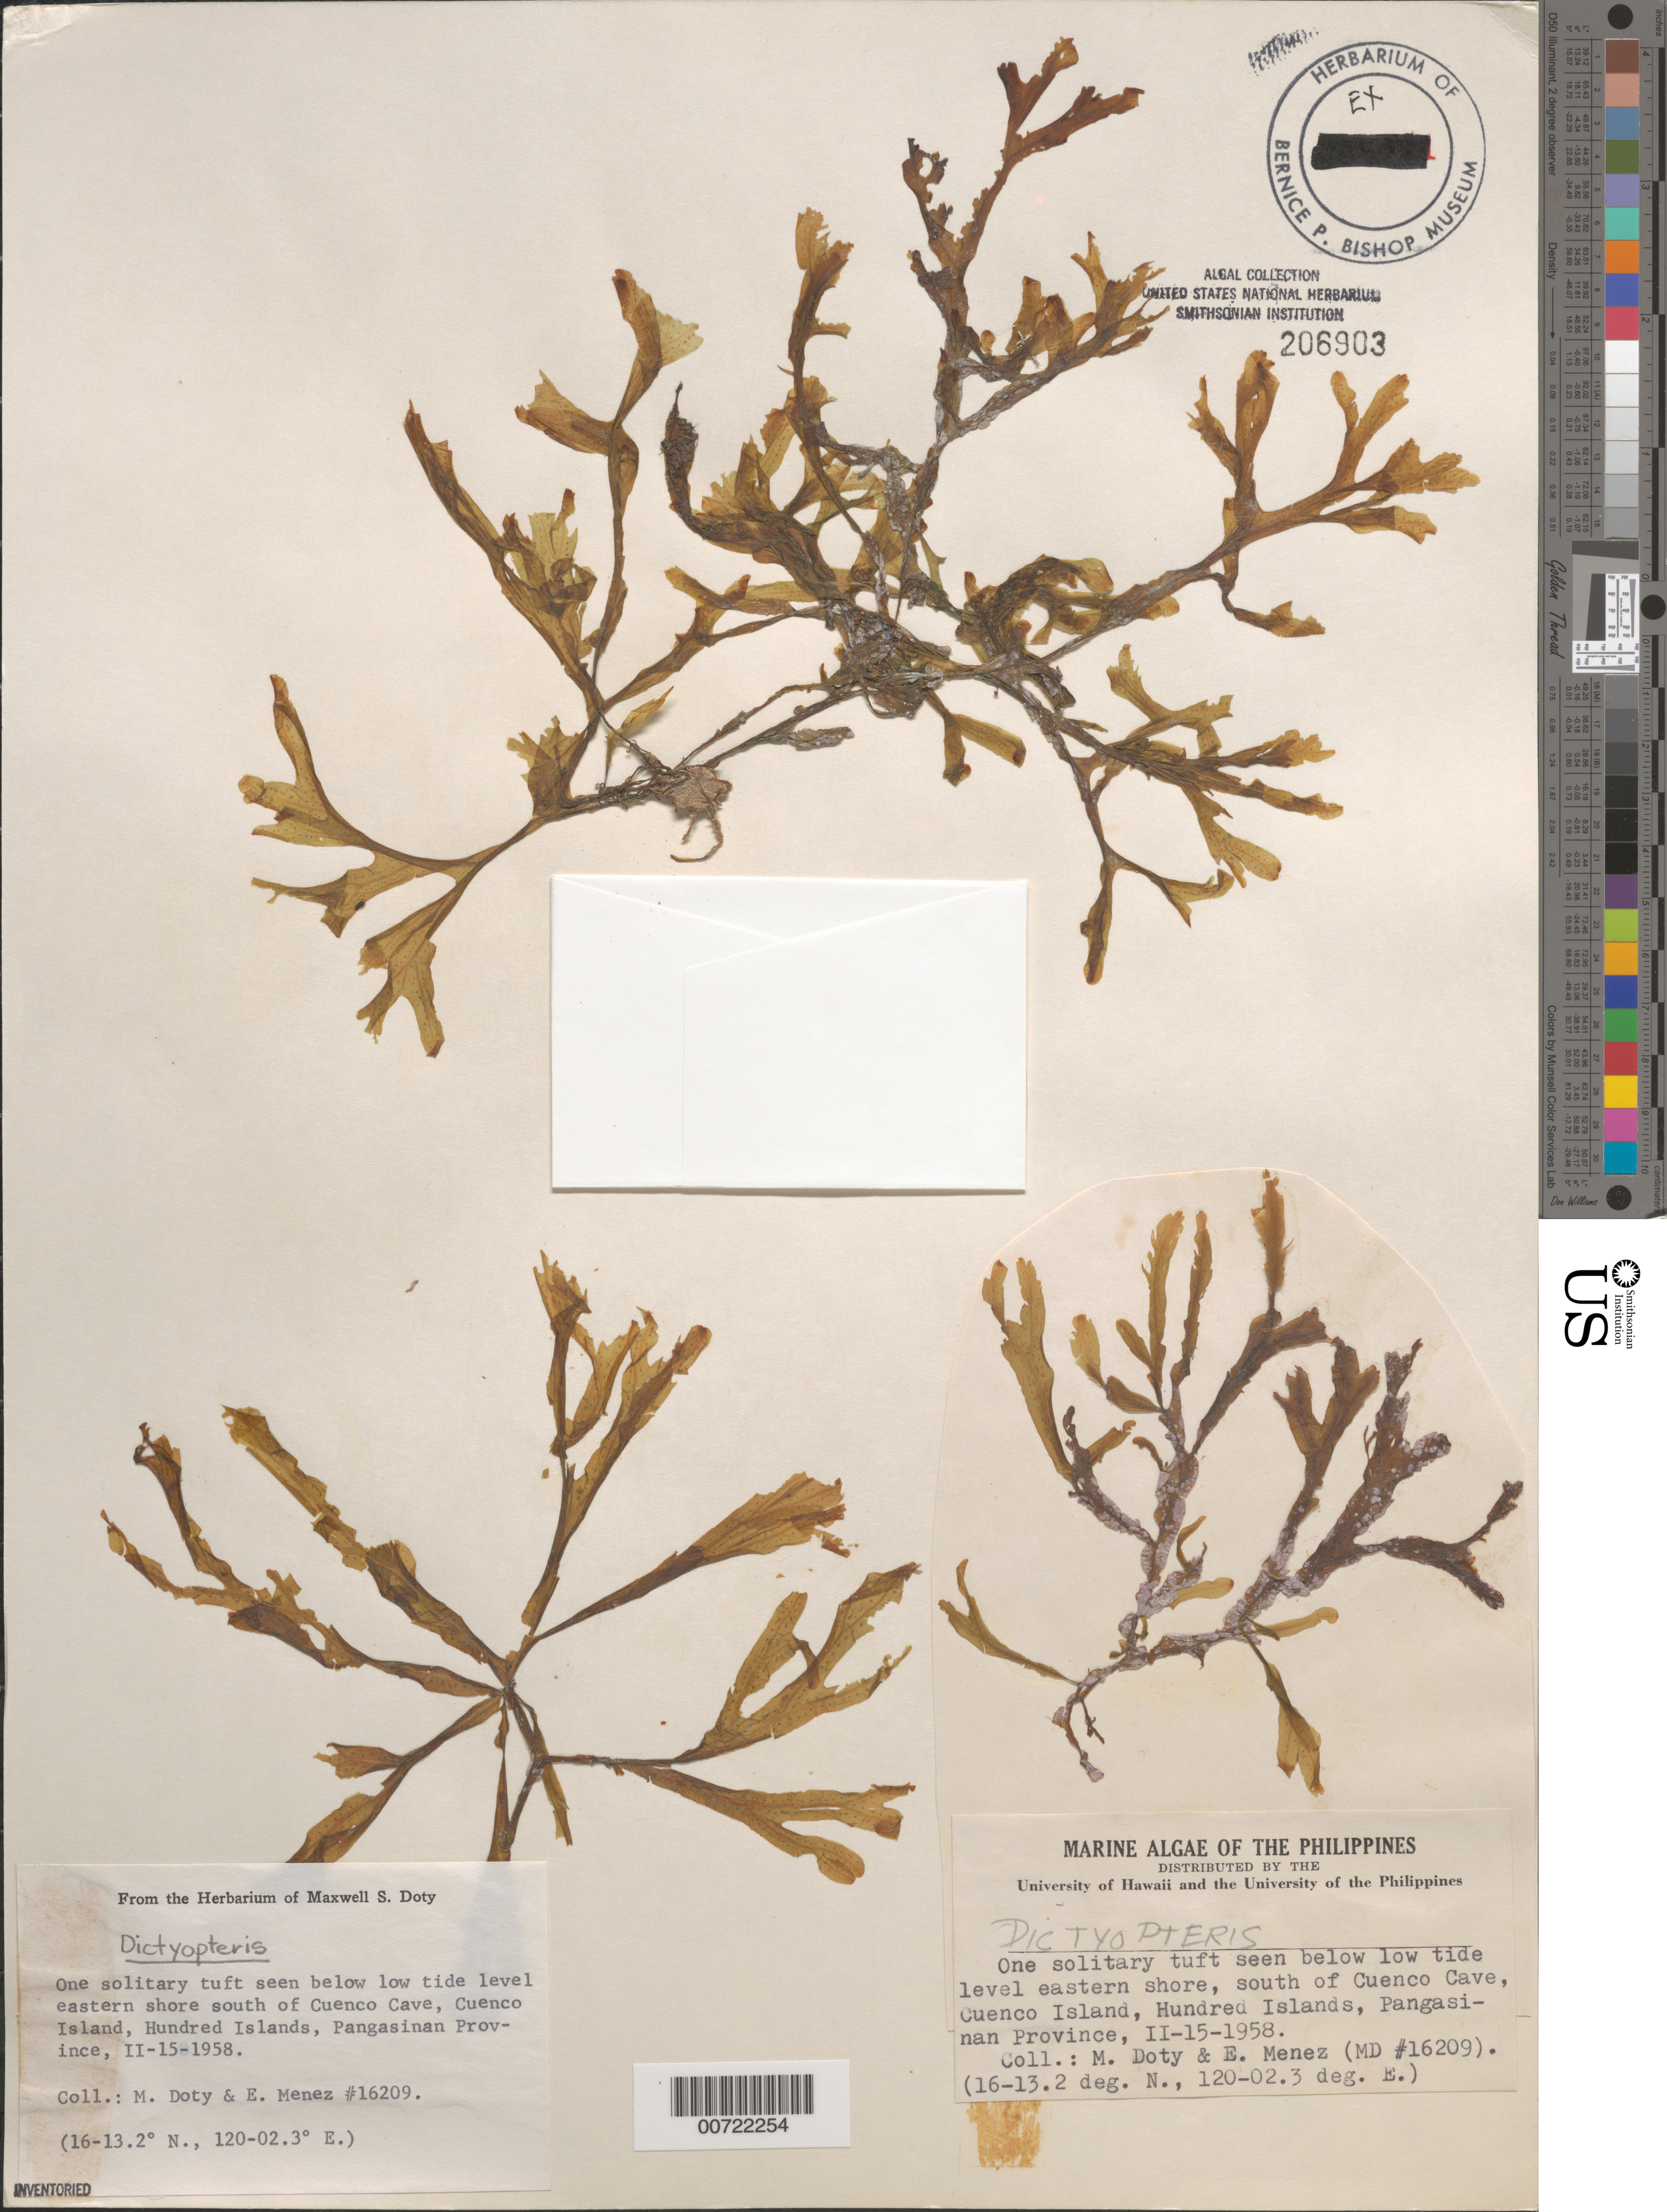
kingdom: Chromista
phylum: Ochrophyta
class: Phaeophyceae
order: Dictyotales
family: Dictyotaceae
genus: Dictyopteris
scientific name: Dictyopteris sp.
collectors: M. S. Doty & Meñez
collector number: MSD 16209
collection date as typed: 15 Feb 1958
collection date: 1958-02-15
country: Philippines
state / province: Ilocos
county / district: Pangasinan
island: Cuenco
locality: Western shore south of Cuenco Cave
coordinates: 16-13.2 deg. N, 120-02.3 deg. E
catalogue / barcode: US 206903